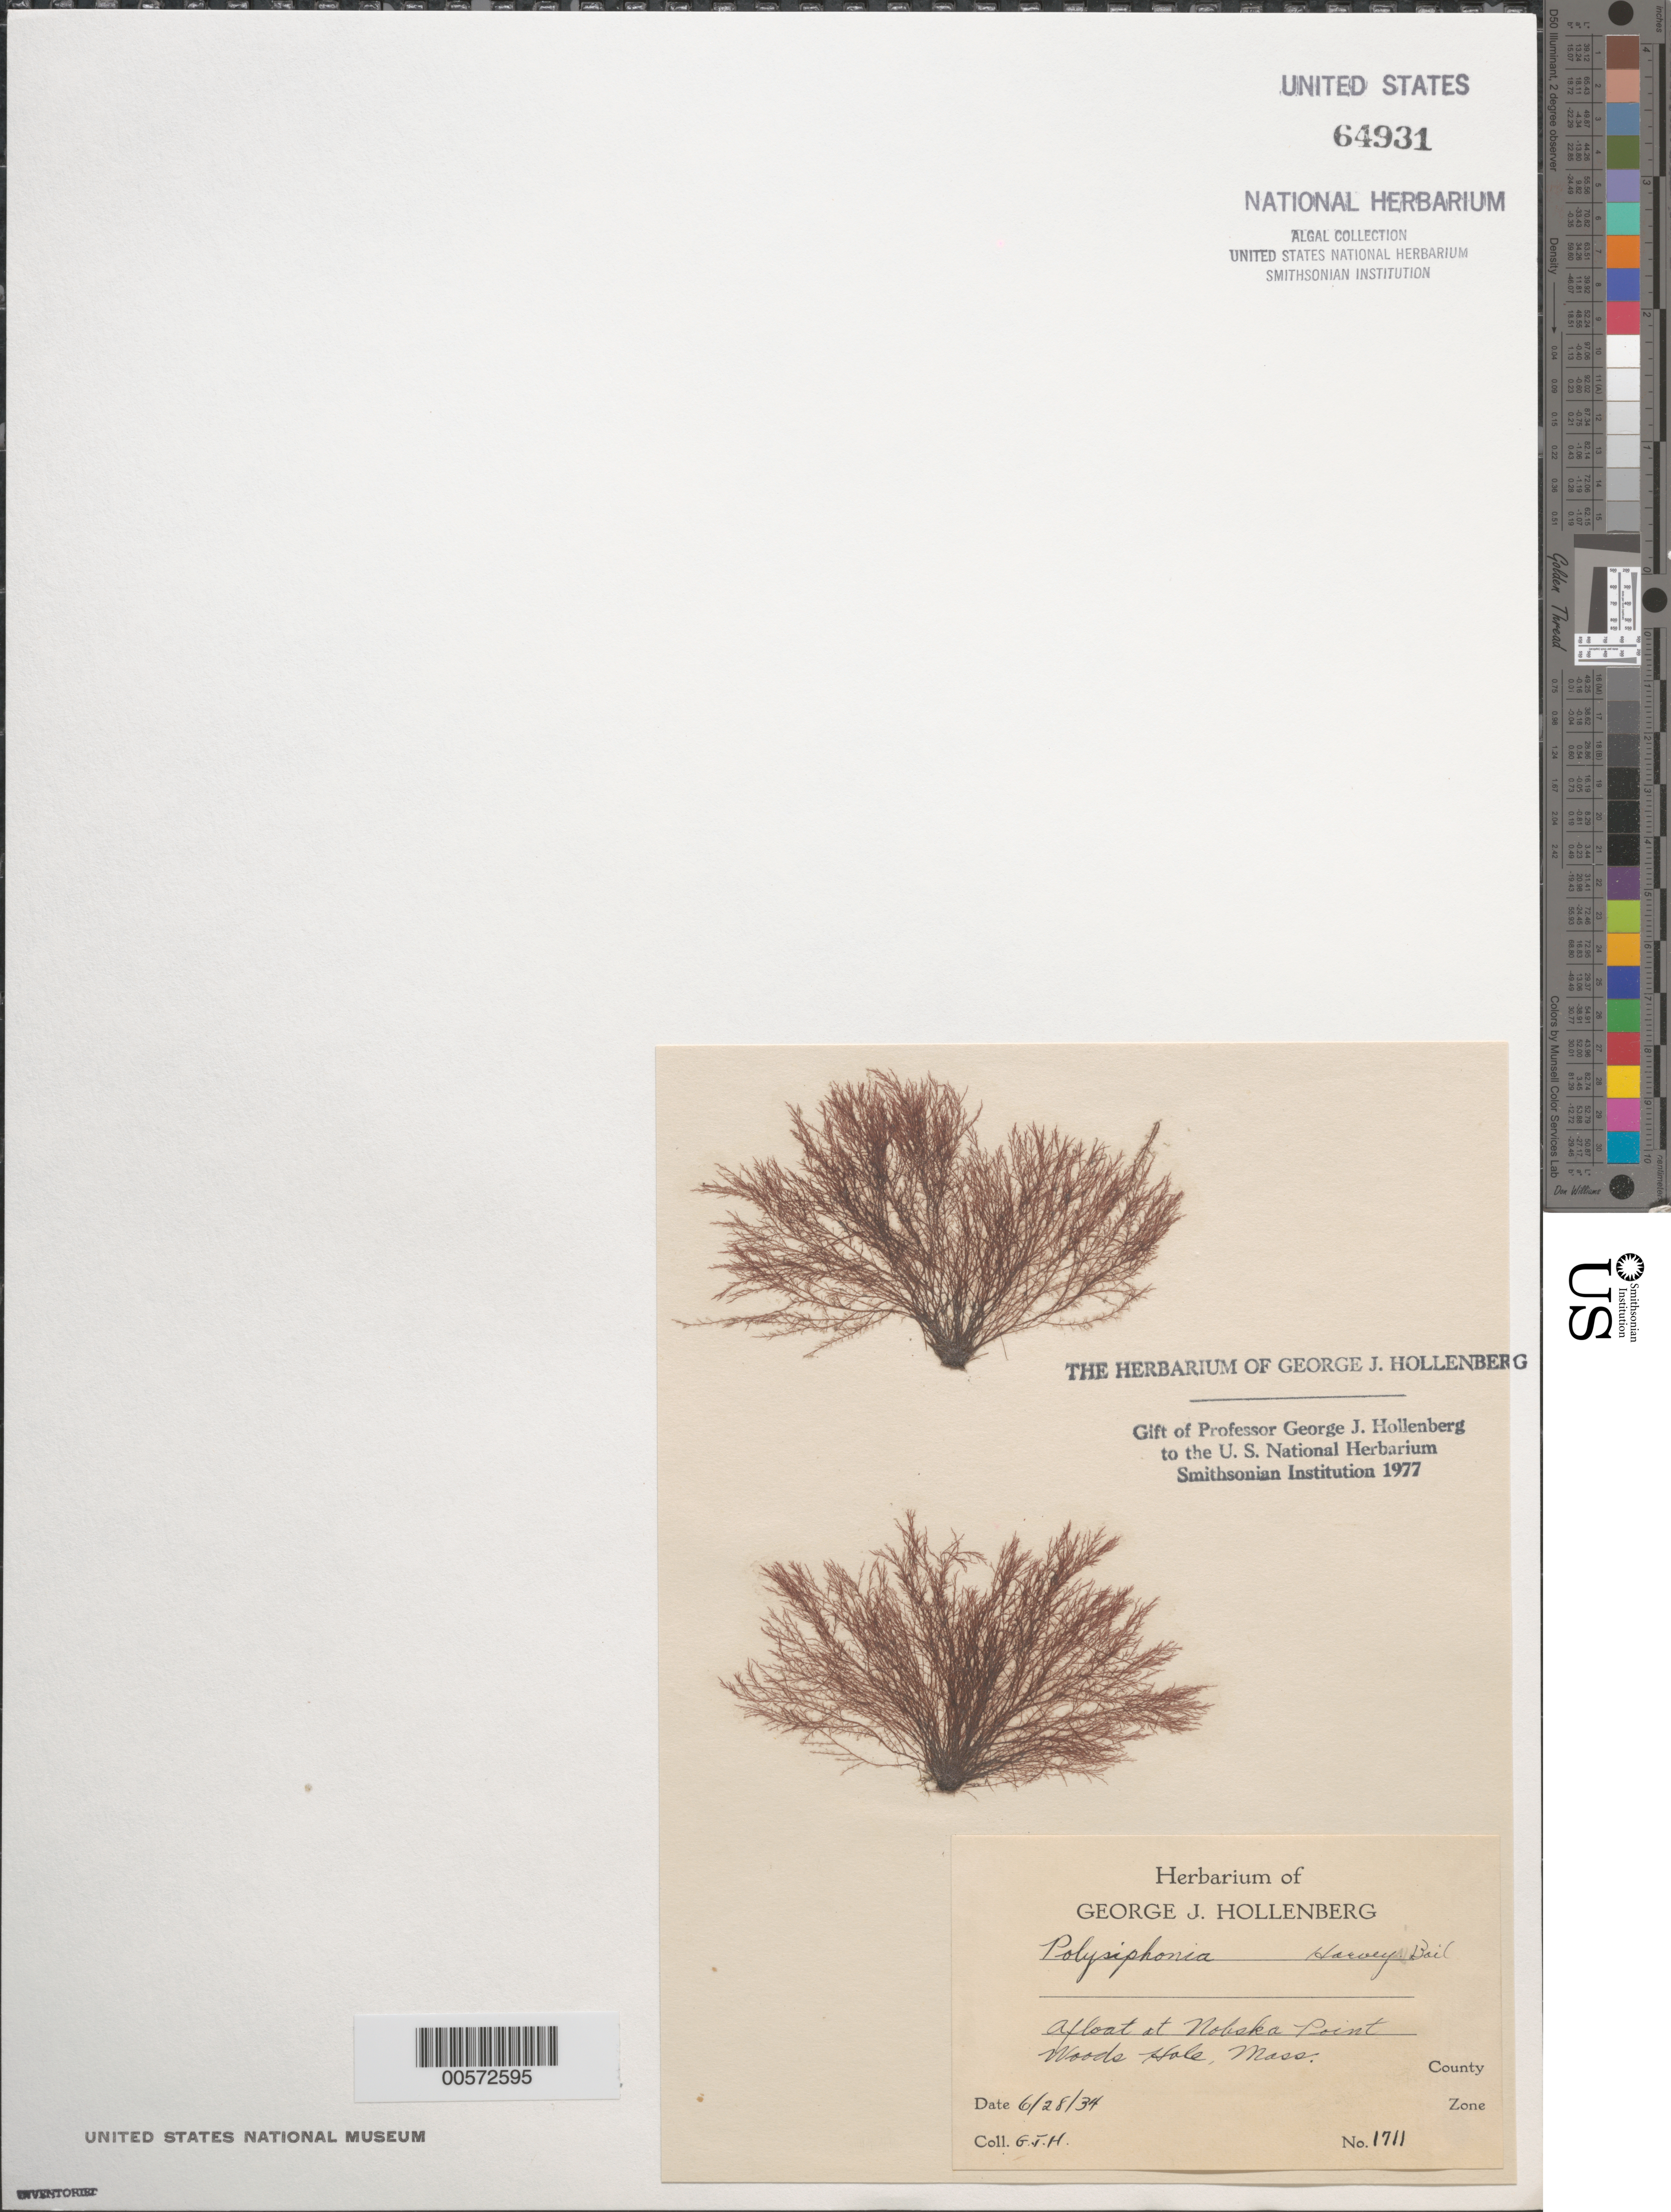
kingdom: Plantae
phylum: Rhodophyta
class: Florideophyceae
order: Ceramiales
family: Rhodomelaceae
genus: Melanothamnus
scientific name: Melanothamnus harveyi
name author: (Bailey) Diaz-Tapia & C.A. Maggs in Diaz-Tapia et al.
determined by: Algae name updating Project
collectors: G. Hollenberg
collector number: GJH 1711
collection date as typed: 28 Jun 1934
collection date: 1934-06-28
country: United States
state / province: Massachusetts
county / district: Barnstable County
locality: Woods Hole, Nobska Point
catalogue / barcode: US 64931